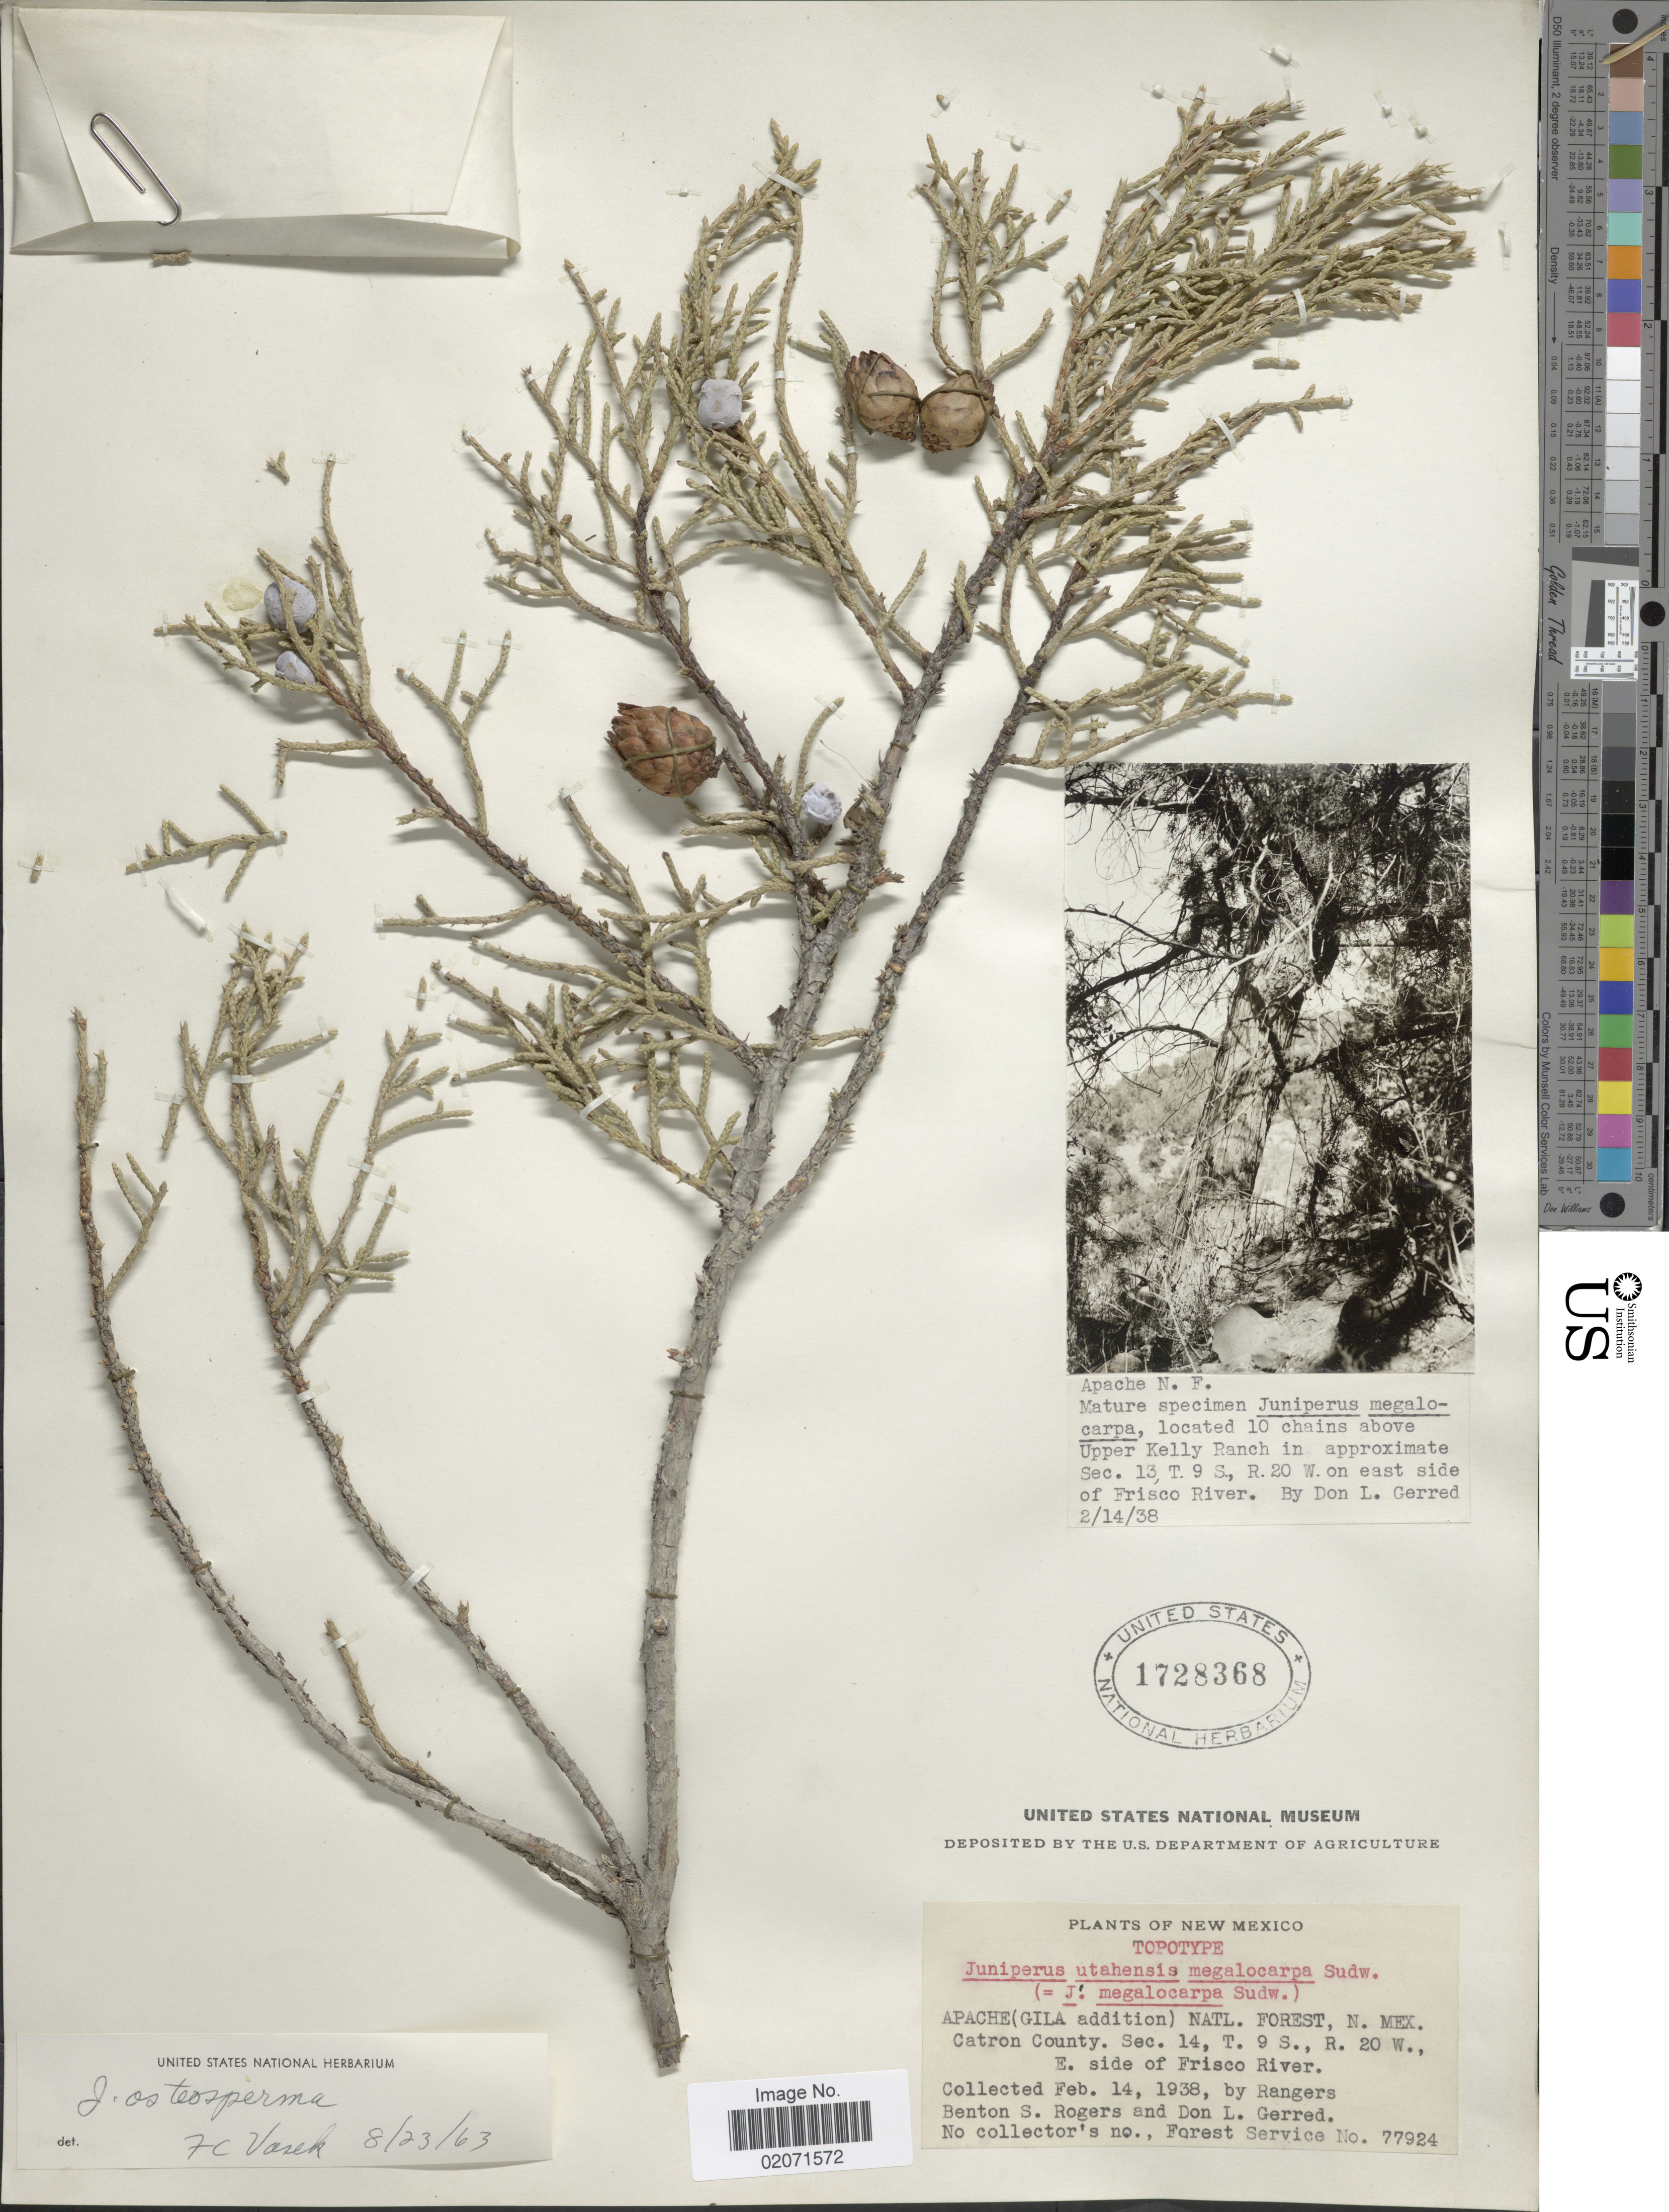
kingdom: Plantae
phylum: Tracheophyta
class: Pinopsida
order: Pinales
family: Cupressaceae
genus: Juniperus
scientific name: Juniperus osteosperma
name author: (Torr.) Little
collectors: B. Rogers & D. Gerred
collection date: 1938-02-14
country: United States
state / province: New Mexico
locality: Catron County. Sec. 14, T. 9 S., R. 20 W., On east side of Frisco River.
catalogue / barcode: US 1728368